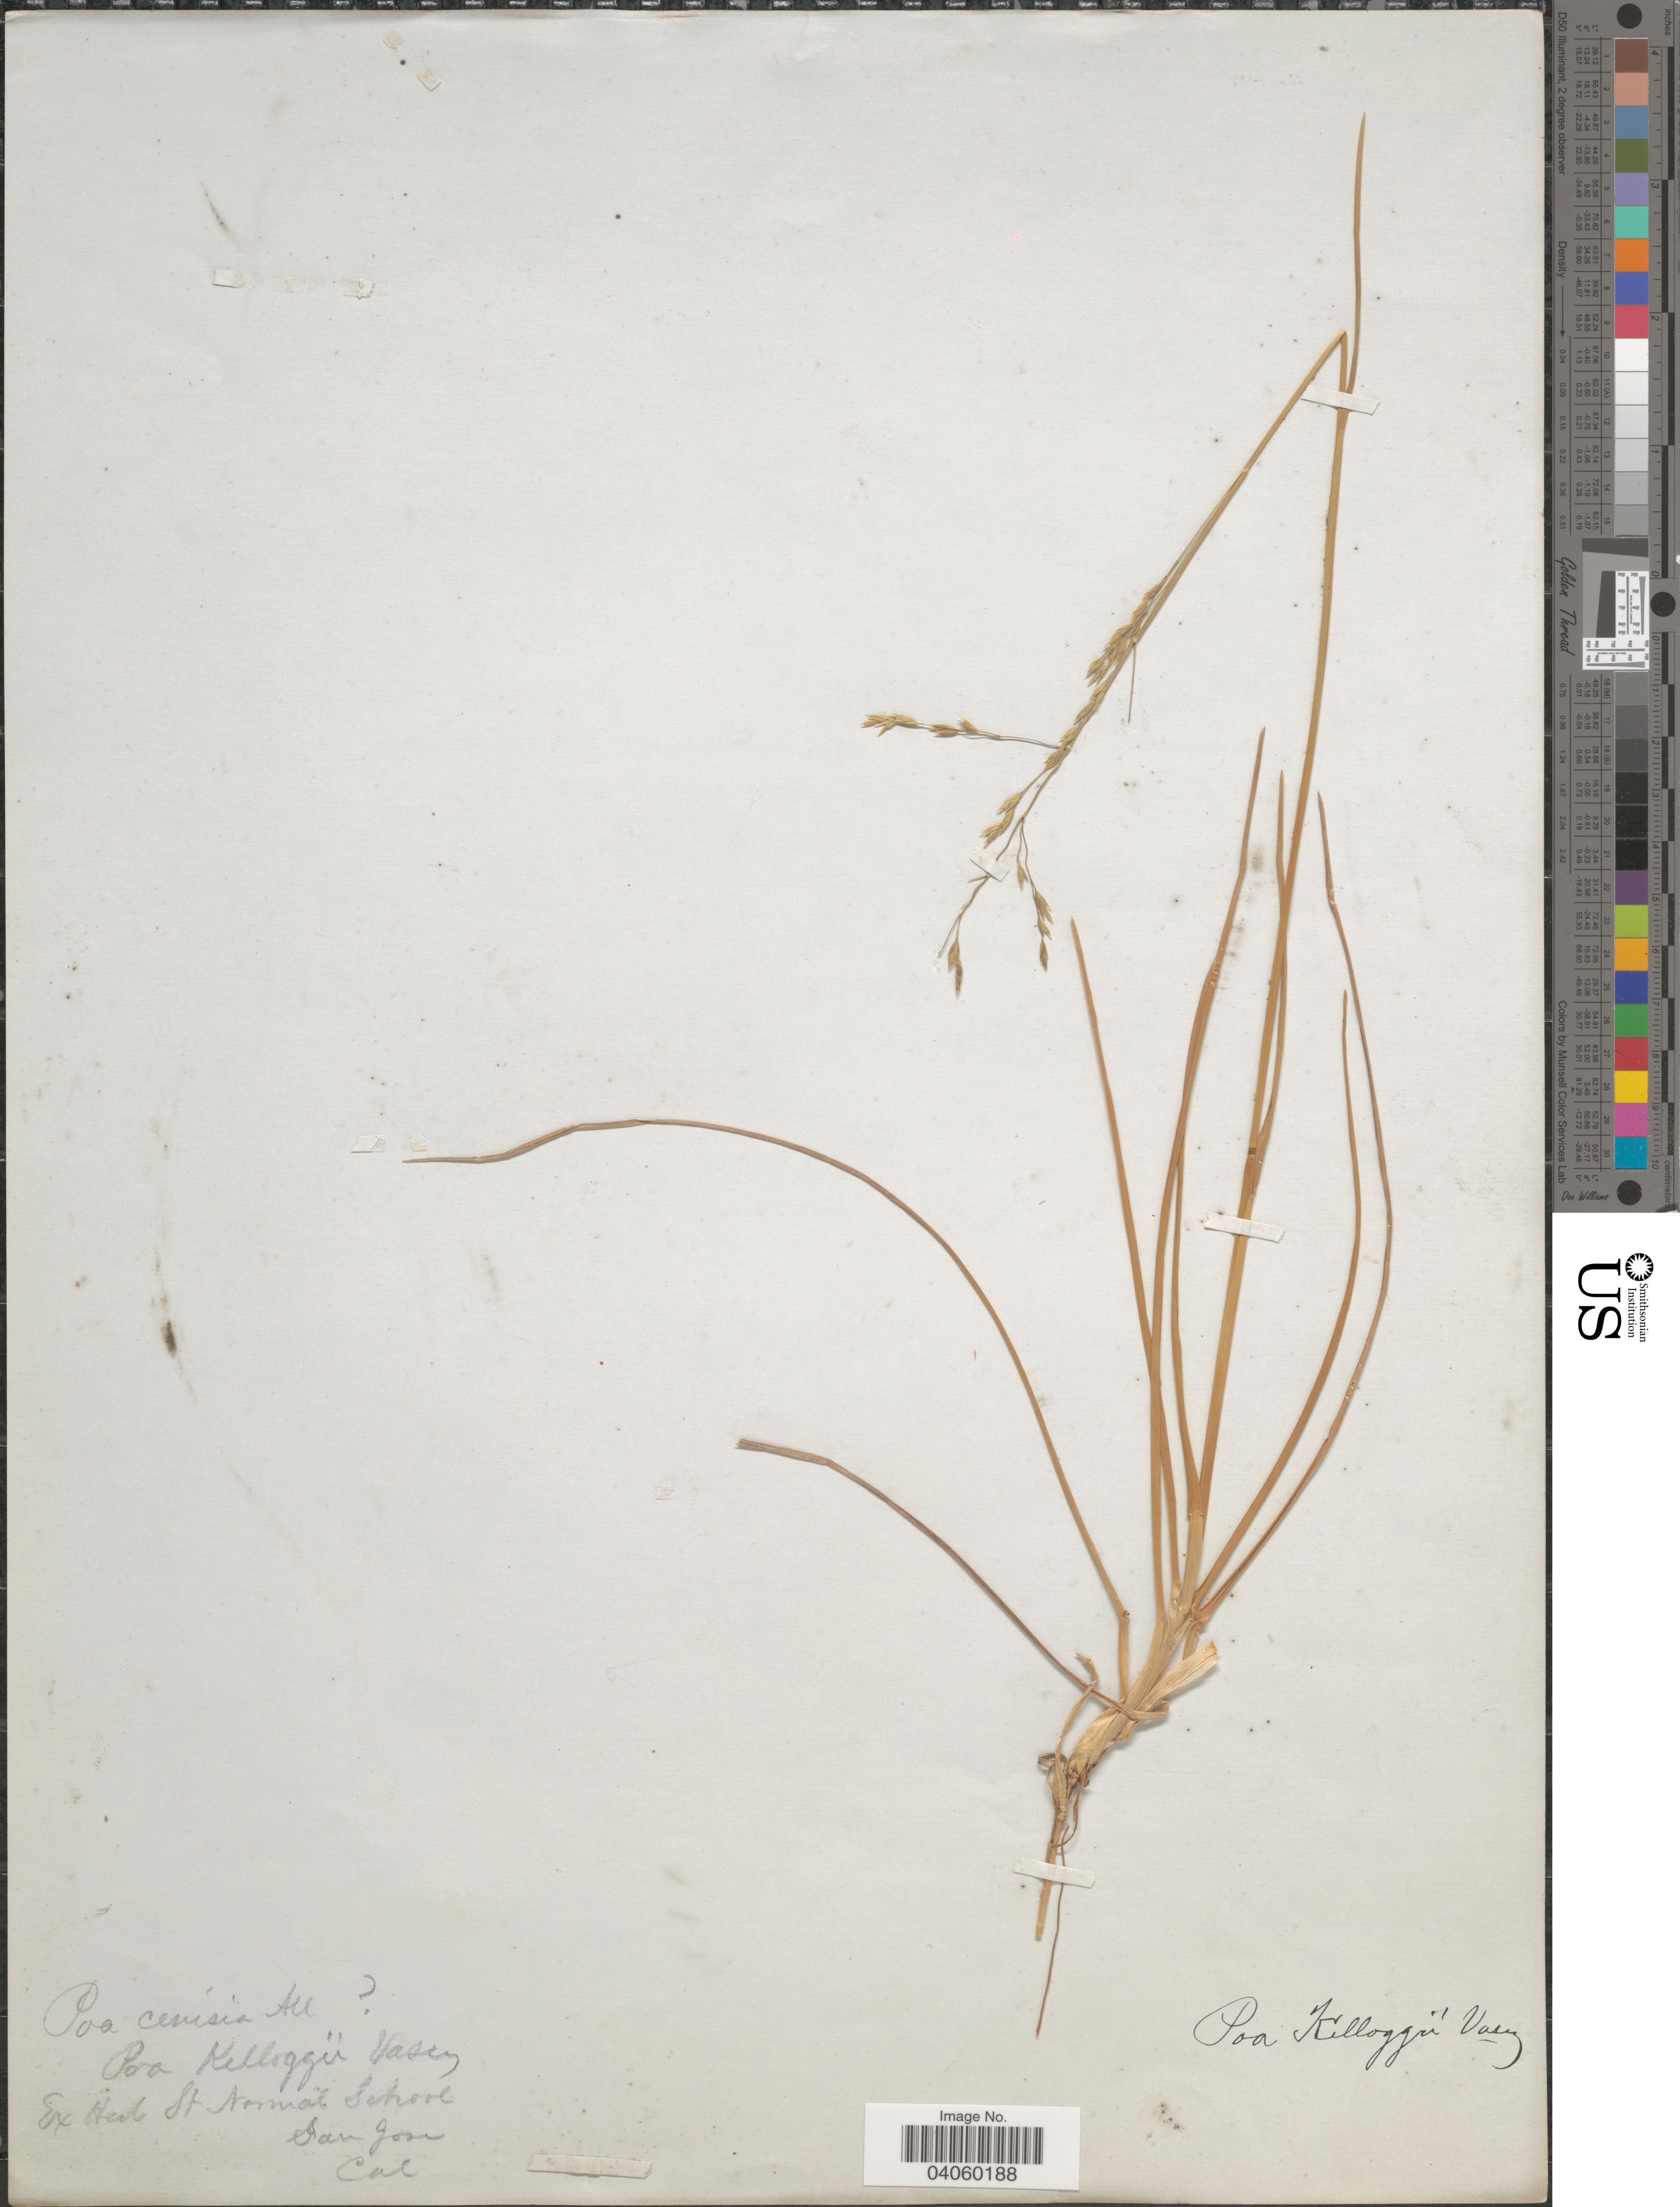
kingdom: Plantae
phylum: Tracheophyta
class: Liliopsida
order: Poales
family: Poaceae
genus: Poa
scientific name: Poa kelloggii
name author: Vasey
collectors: Ex Herb. St. Normal School San Jose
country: United States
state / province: California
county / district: Santa Clara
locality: San Jose.